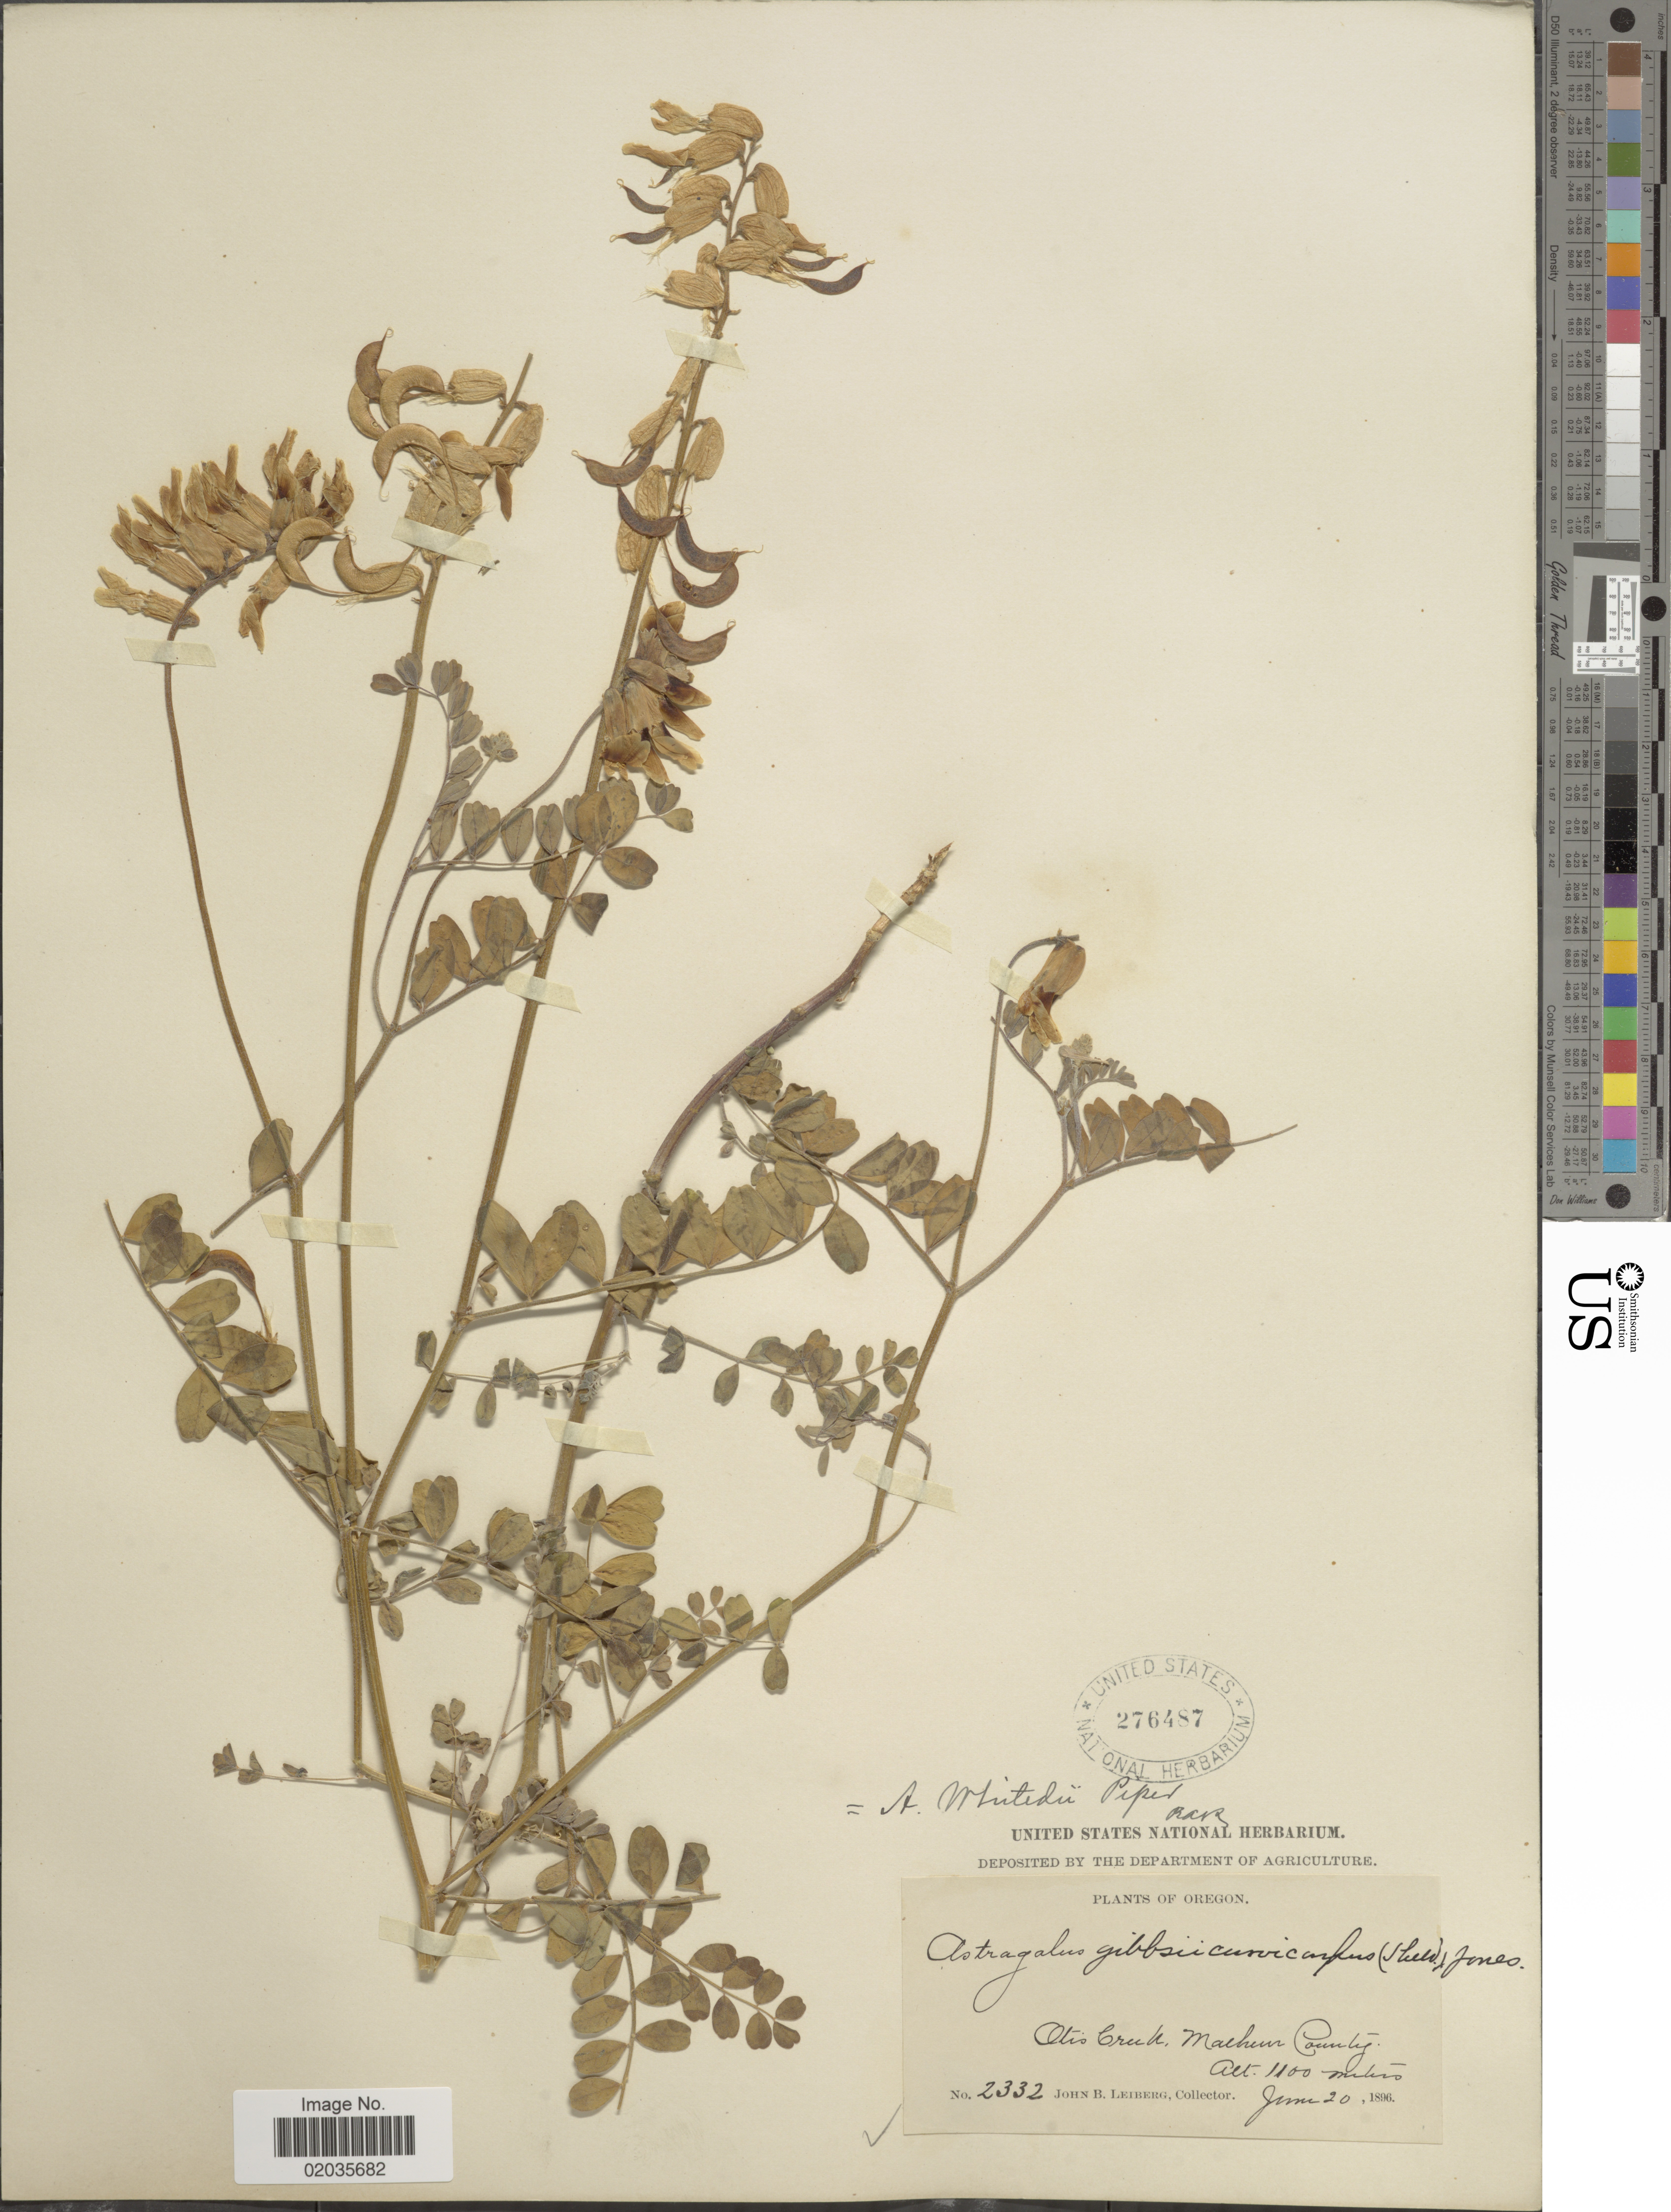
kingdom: Plantae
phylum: Tracheophyta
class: Magnoliopsida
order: Fabales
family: Fabaceae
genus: Astragalus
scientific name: Astragalus whitedii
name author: Piper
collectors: J. B. Leiberg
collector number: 2332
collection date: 1896-06-20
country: United States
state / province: Oregon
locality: Otis Creek, Malheur County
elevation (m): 1100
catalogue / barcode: US 2765487